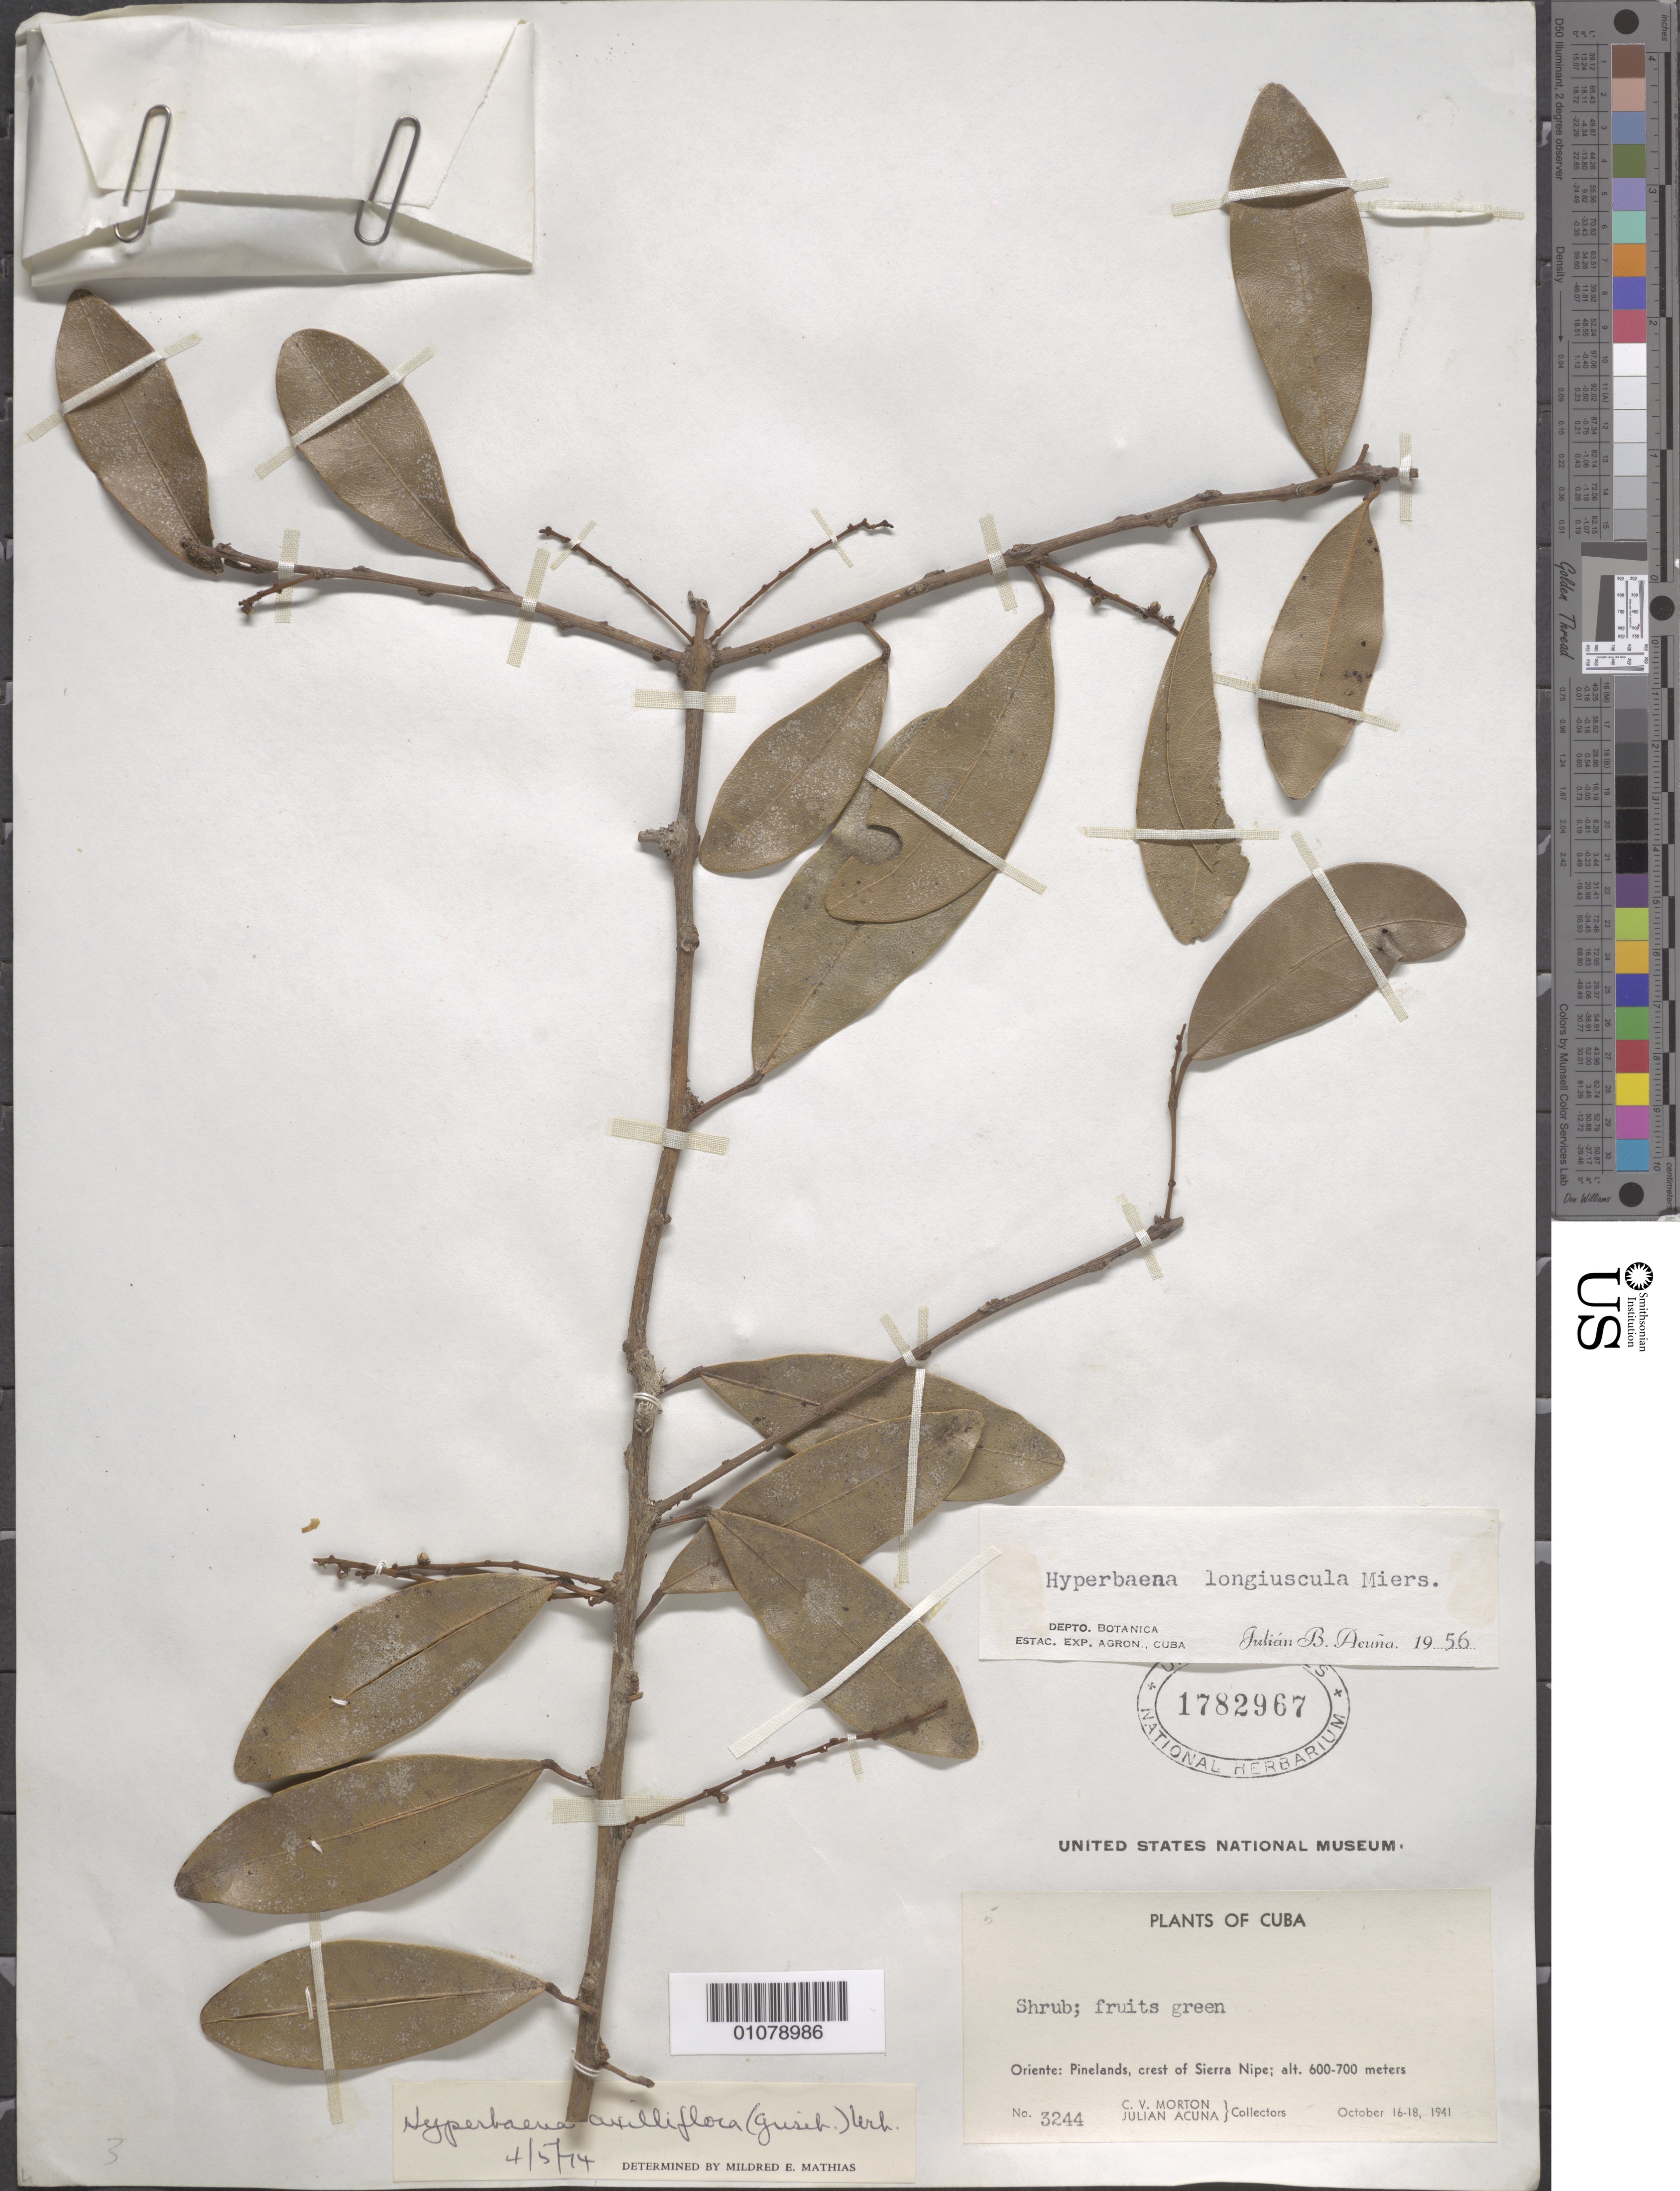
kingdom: Plantae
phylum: Tracheophyta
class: Magnoliopsida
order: Ranunculales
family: Menispermaceae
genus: Hyperbaena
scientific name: Hyperbaena axilliflora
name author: (Griseb.) Urb.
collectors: C. V. Morton & J. Acuña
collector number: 3244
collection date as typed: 16 Oct 1941 to 18 Oct 1941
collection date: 1941-10-16/1941-10-18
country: Cuba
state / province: Holguin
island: Cuba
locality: Oriente; Pinelands, crest of Sierra Nipe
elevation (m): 600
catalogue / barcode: US 1782967